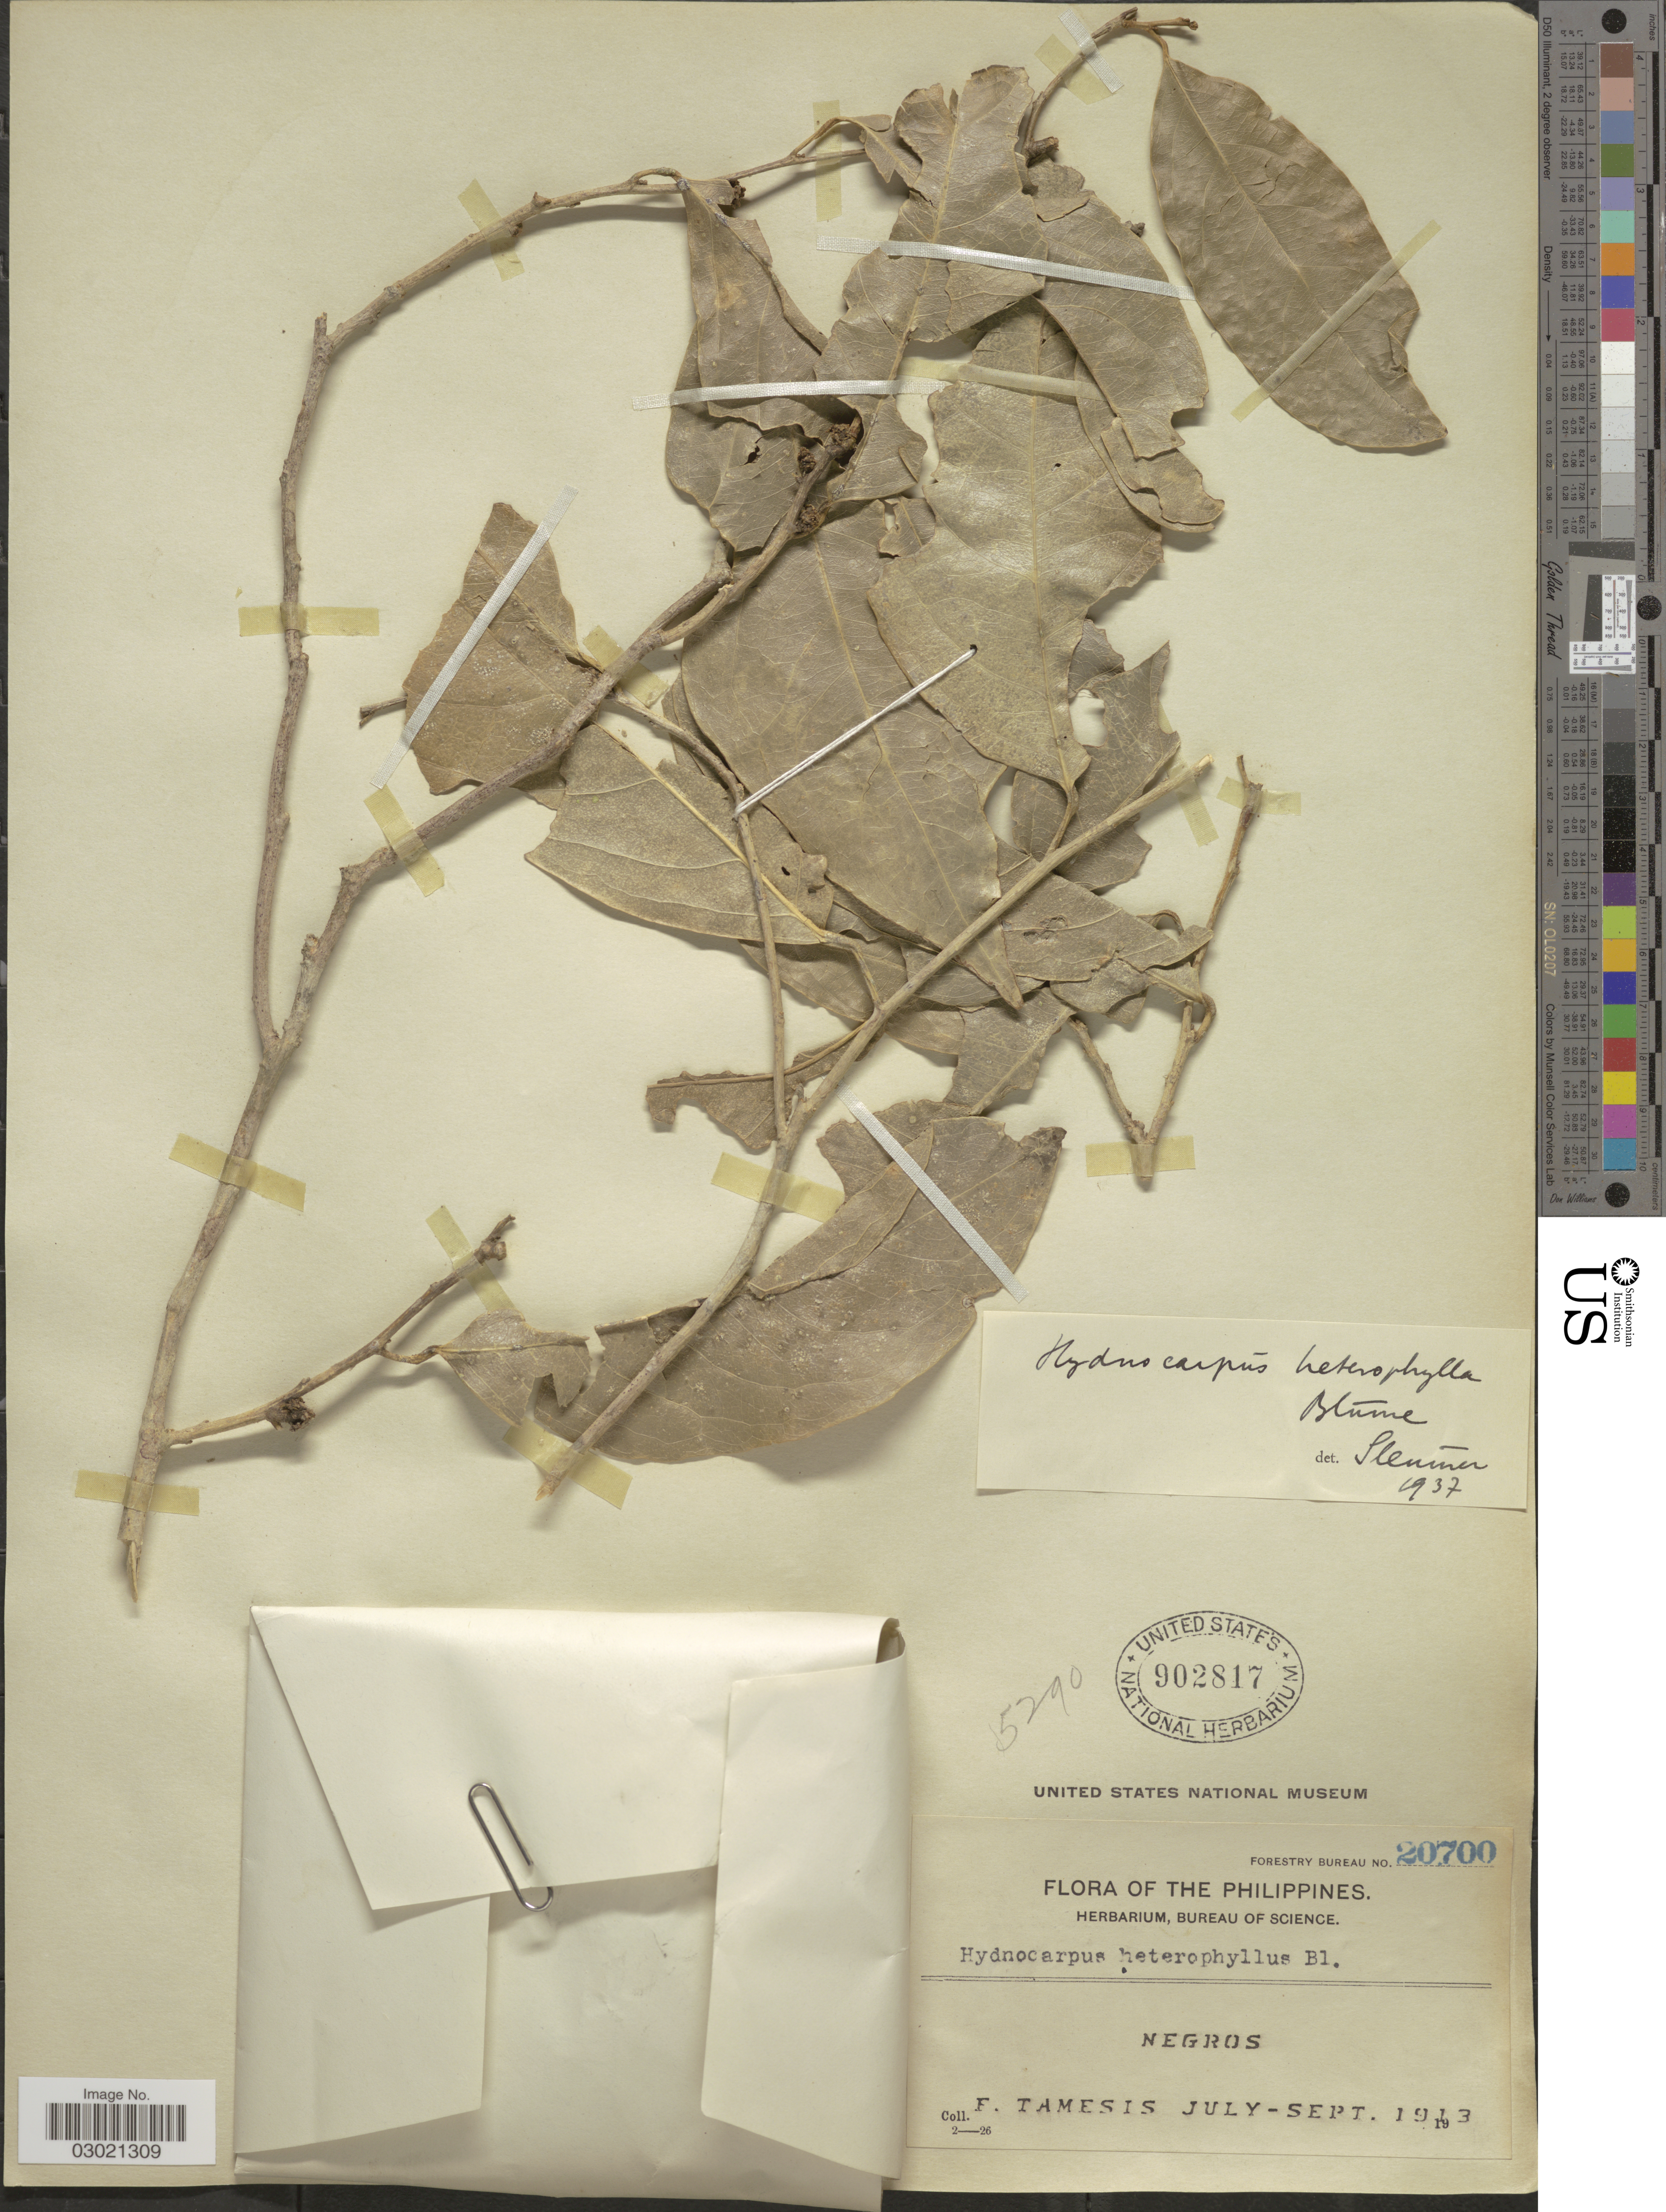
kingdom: Plantae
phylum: Tracheophyta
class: Magnoliopsida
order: Malpighiales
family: Achariaceae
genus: Hydnocarpus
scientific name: Hydnocarpus heterophyllus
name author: Blume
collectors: F. Tamesis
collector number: Forestry Bureau 20700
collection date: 1913-07/1913-09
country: Philippines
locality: Negros.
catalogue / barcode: US 902817